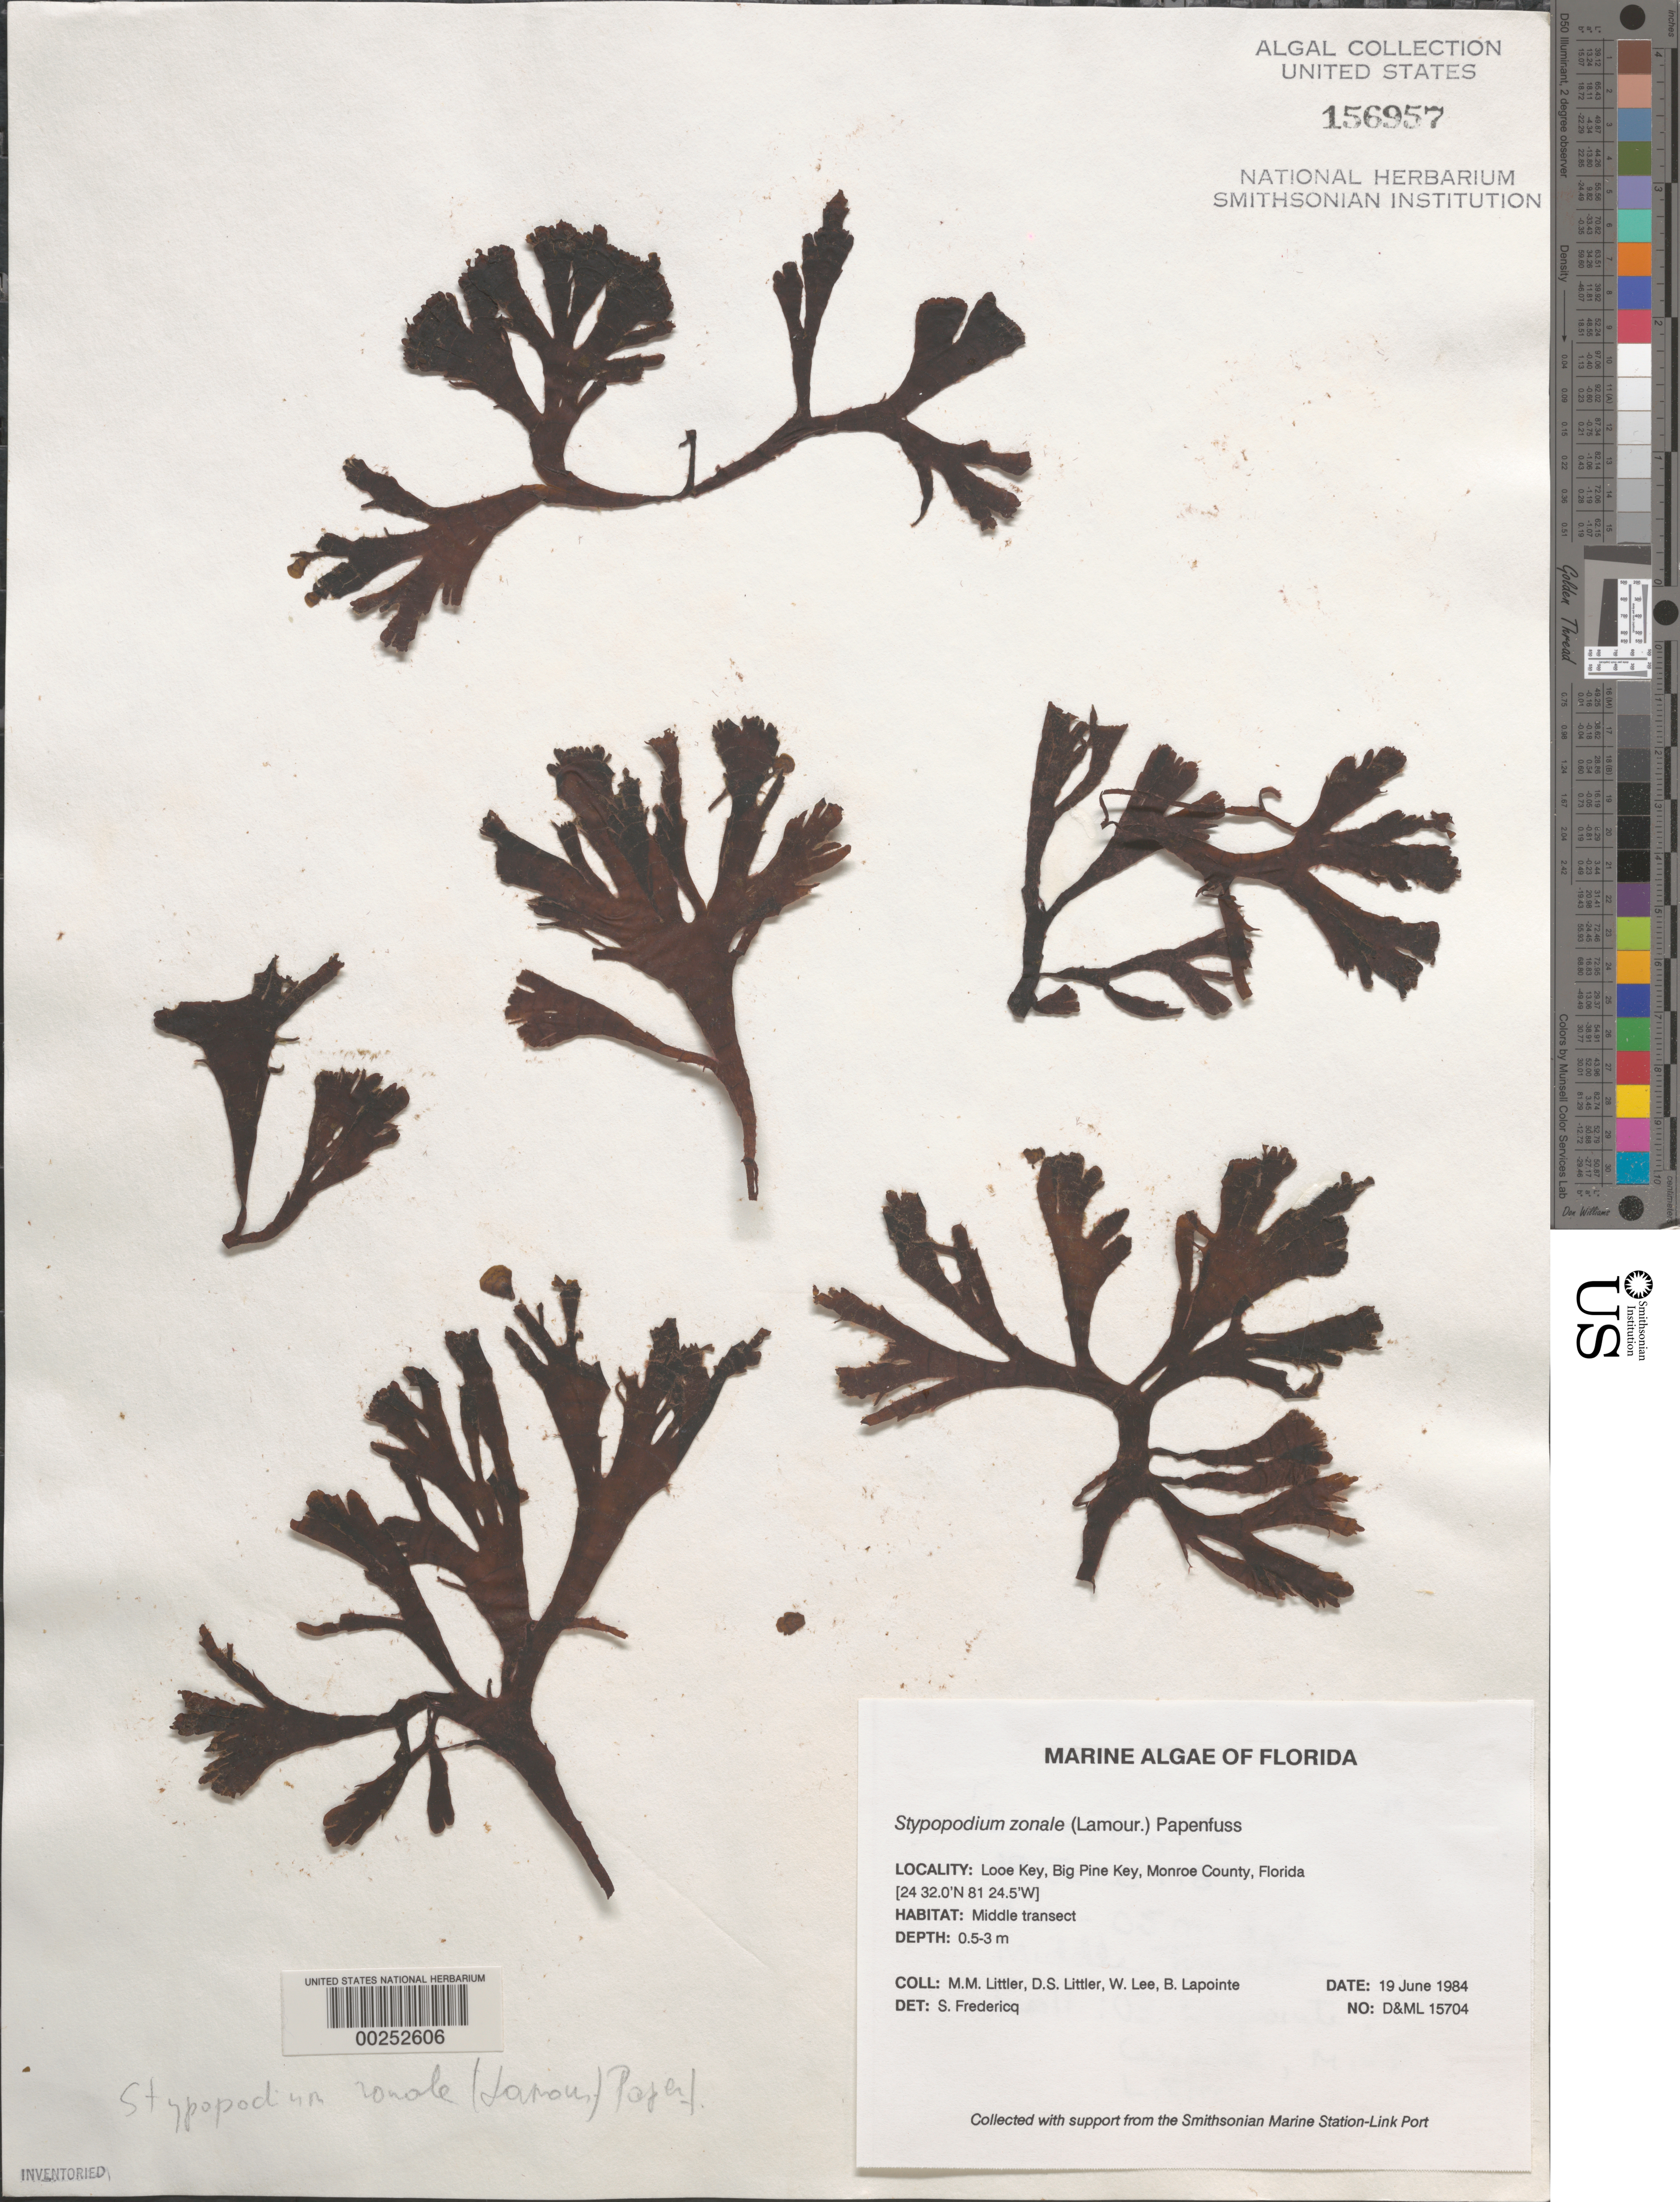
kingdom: Chromista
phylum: Ochrophyta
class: Phaeophyceae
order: Dictyotales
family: Dictyotaceae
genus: Stypopodium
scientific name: Stypopodium zonale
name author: (J.V.Lamouroux) Papenf.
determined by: Fredericq, S.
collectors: M. M. Littler, D. S. Littler, W. Lee & B. Lapointe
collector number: D&ML 15704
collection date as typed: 19 Jun 1984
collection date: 1984-06-19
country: United States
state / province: Florida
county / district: Monroe County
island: Looe Key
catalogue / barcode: US 156957